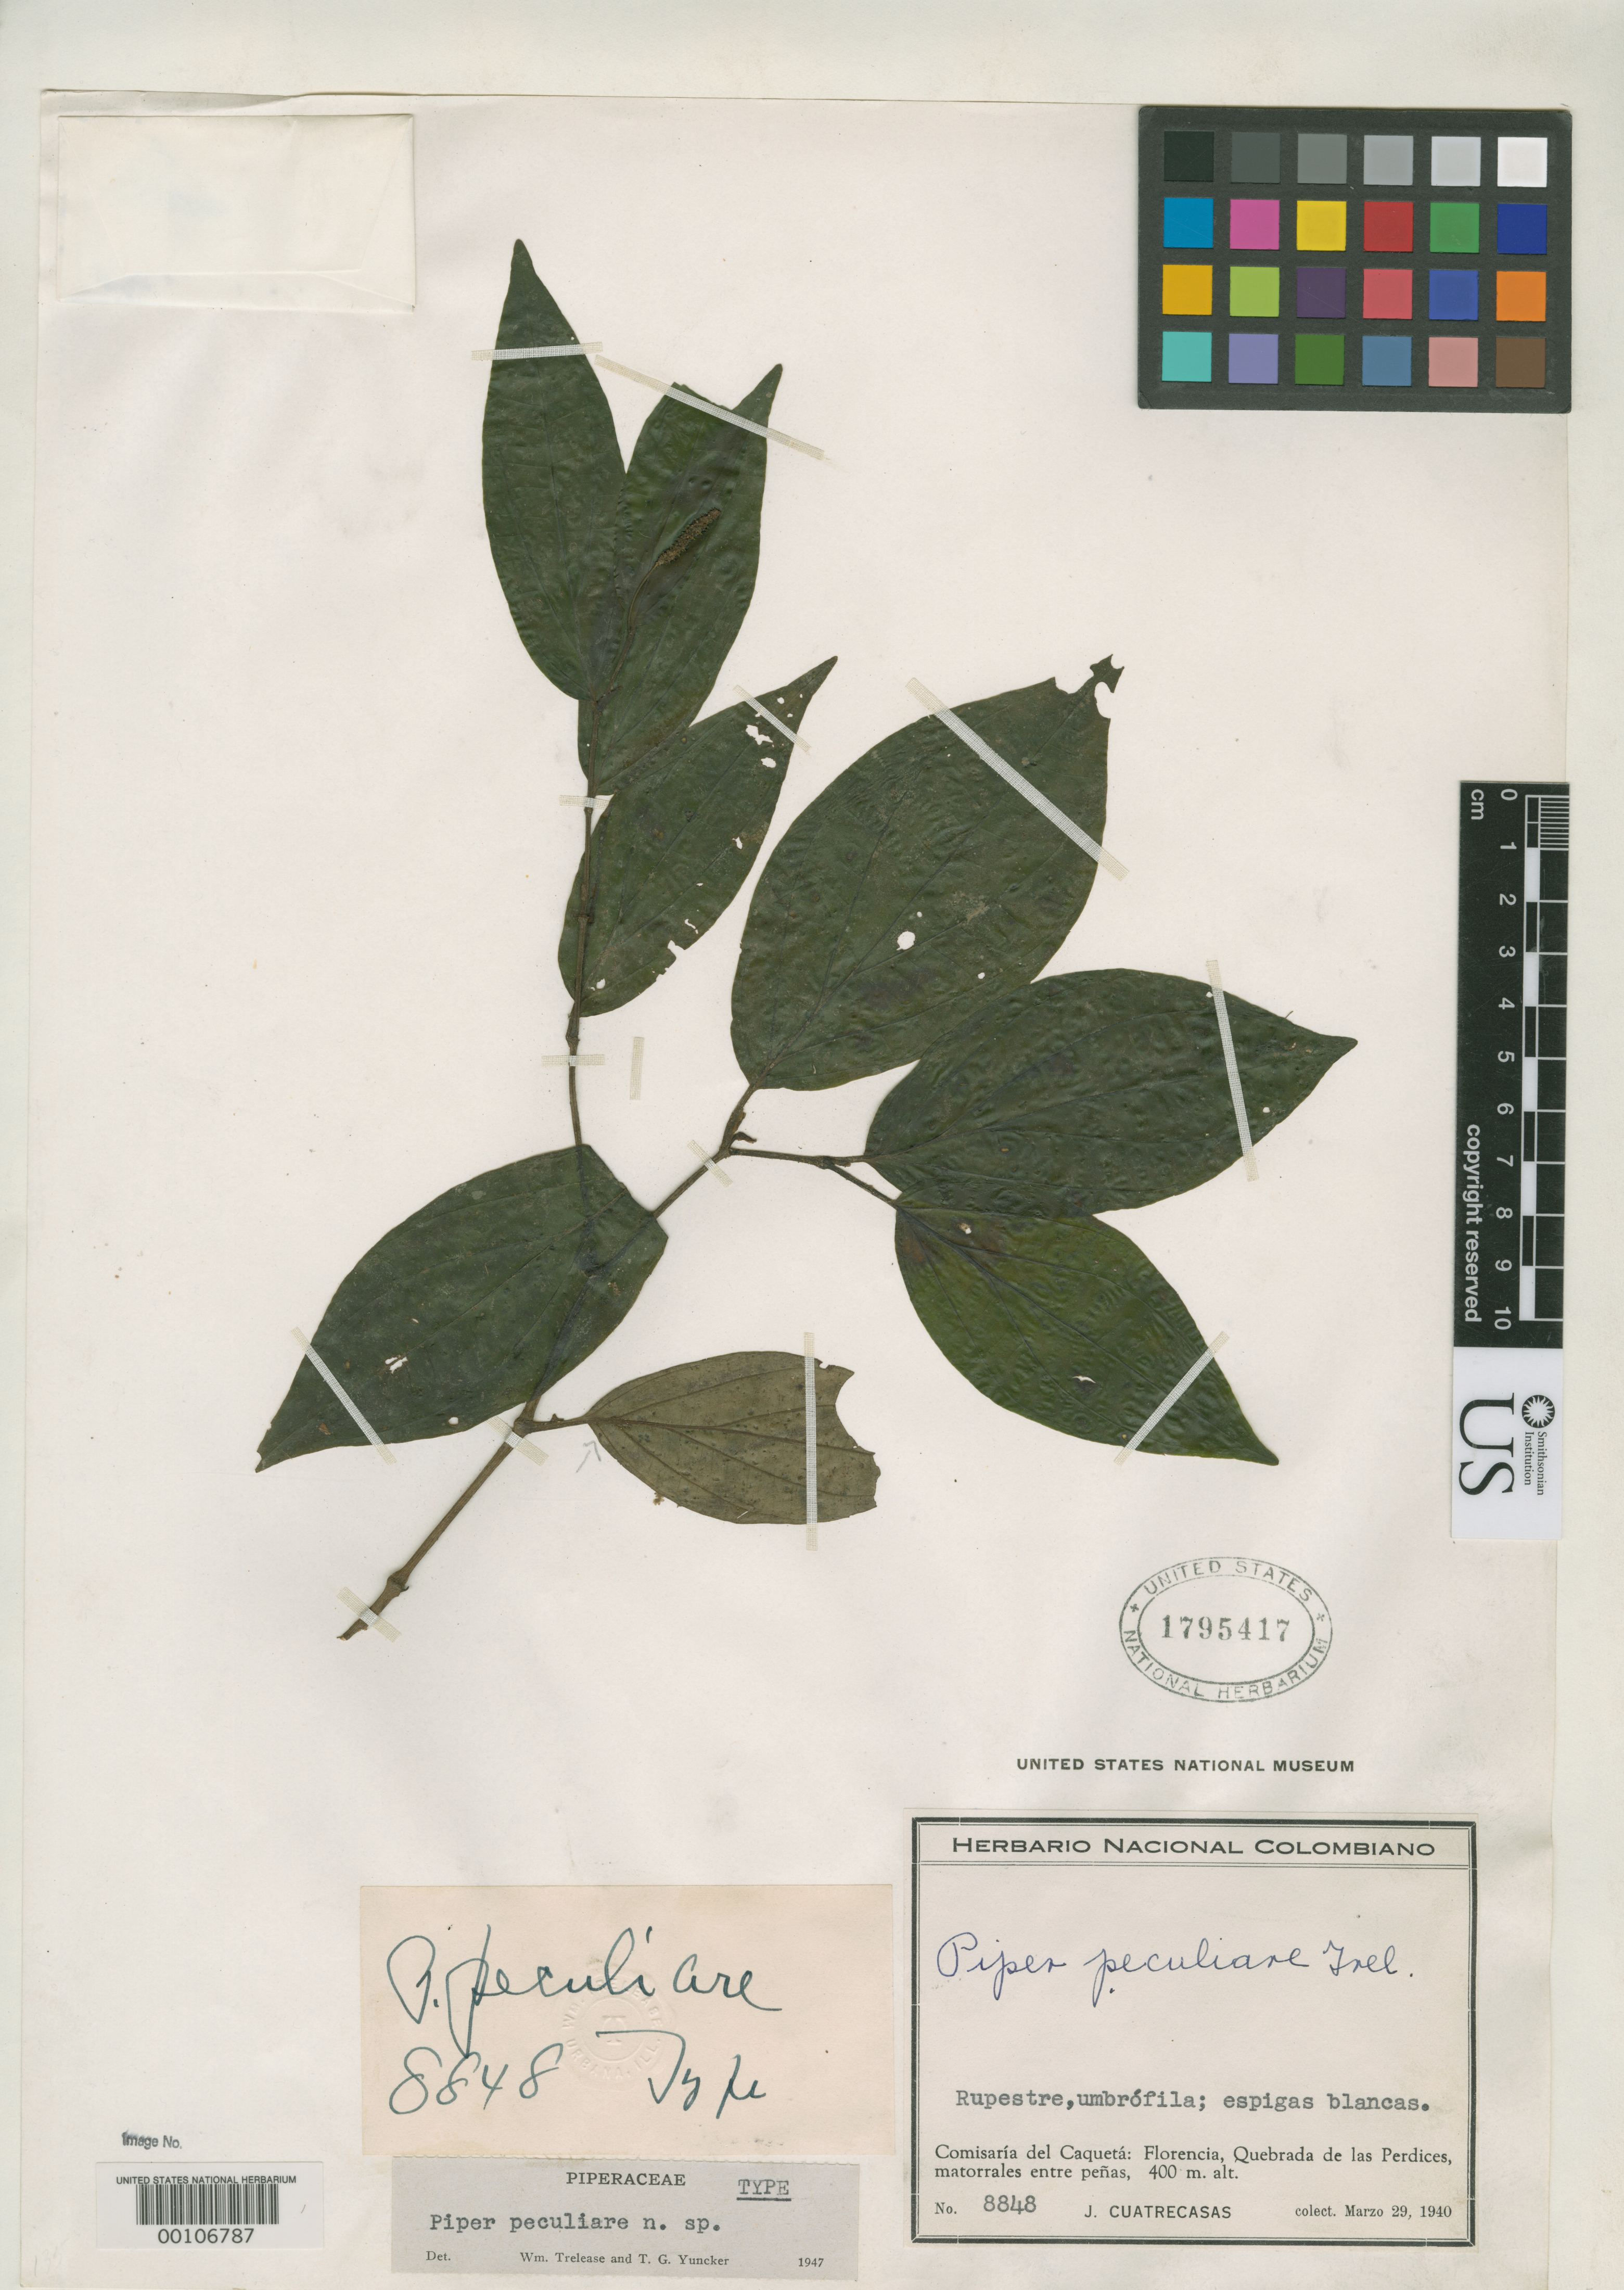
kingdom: Plantae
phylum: Tracheophyta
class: Magnoliopsida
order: Piperales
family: Piperaceae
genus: Piper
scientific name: Piper peculiare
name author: Trel. & Yunck.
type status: Holotype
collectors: J. Cuatrecasas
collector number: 8848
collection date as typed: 29 Mar 1940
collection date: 1940-03-29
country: Colombia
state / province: Caquetá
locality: Florencia, Quebrada de las Perdices.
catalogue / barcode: US 1795417